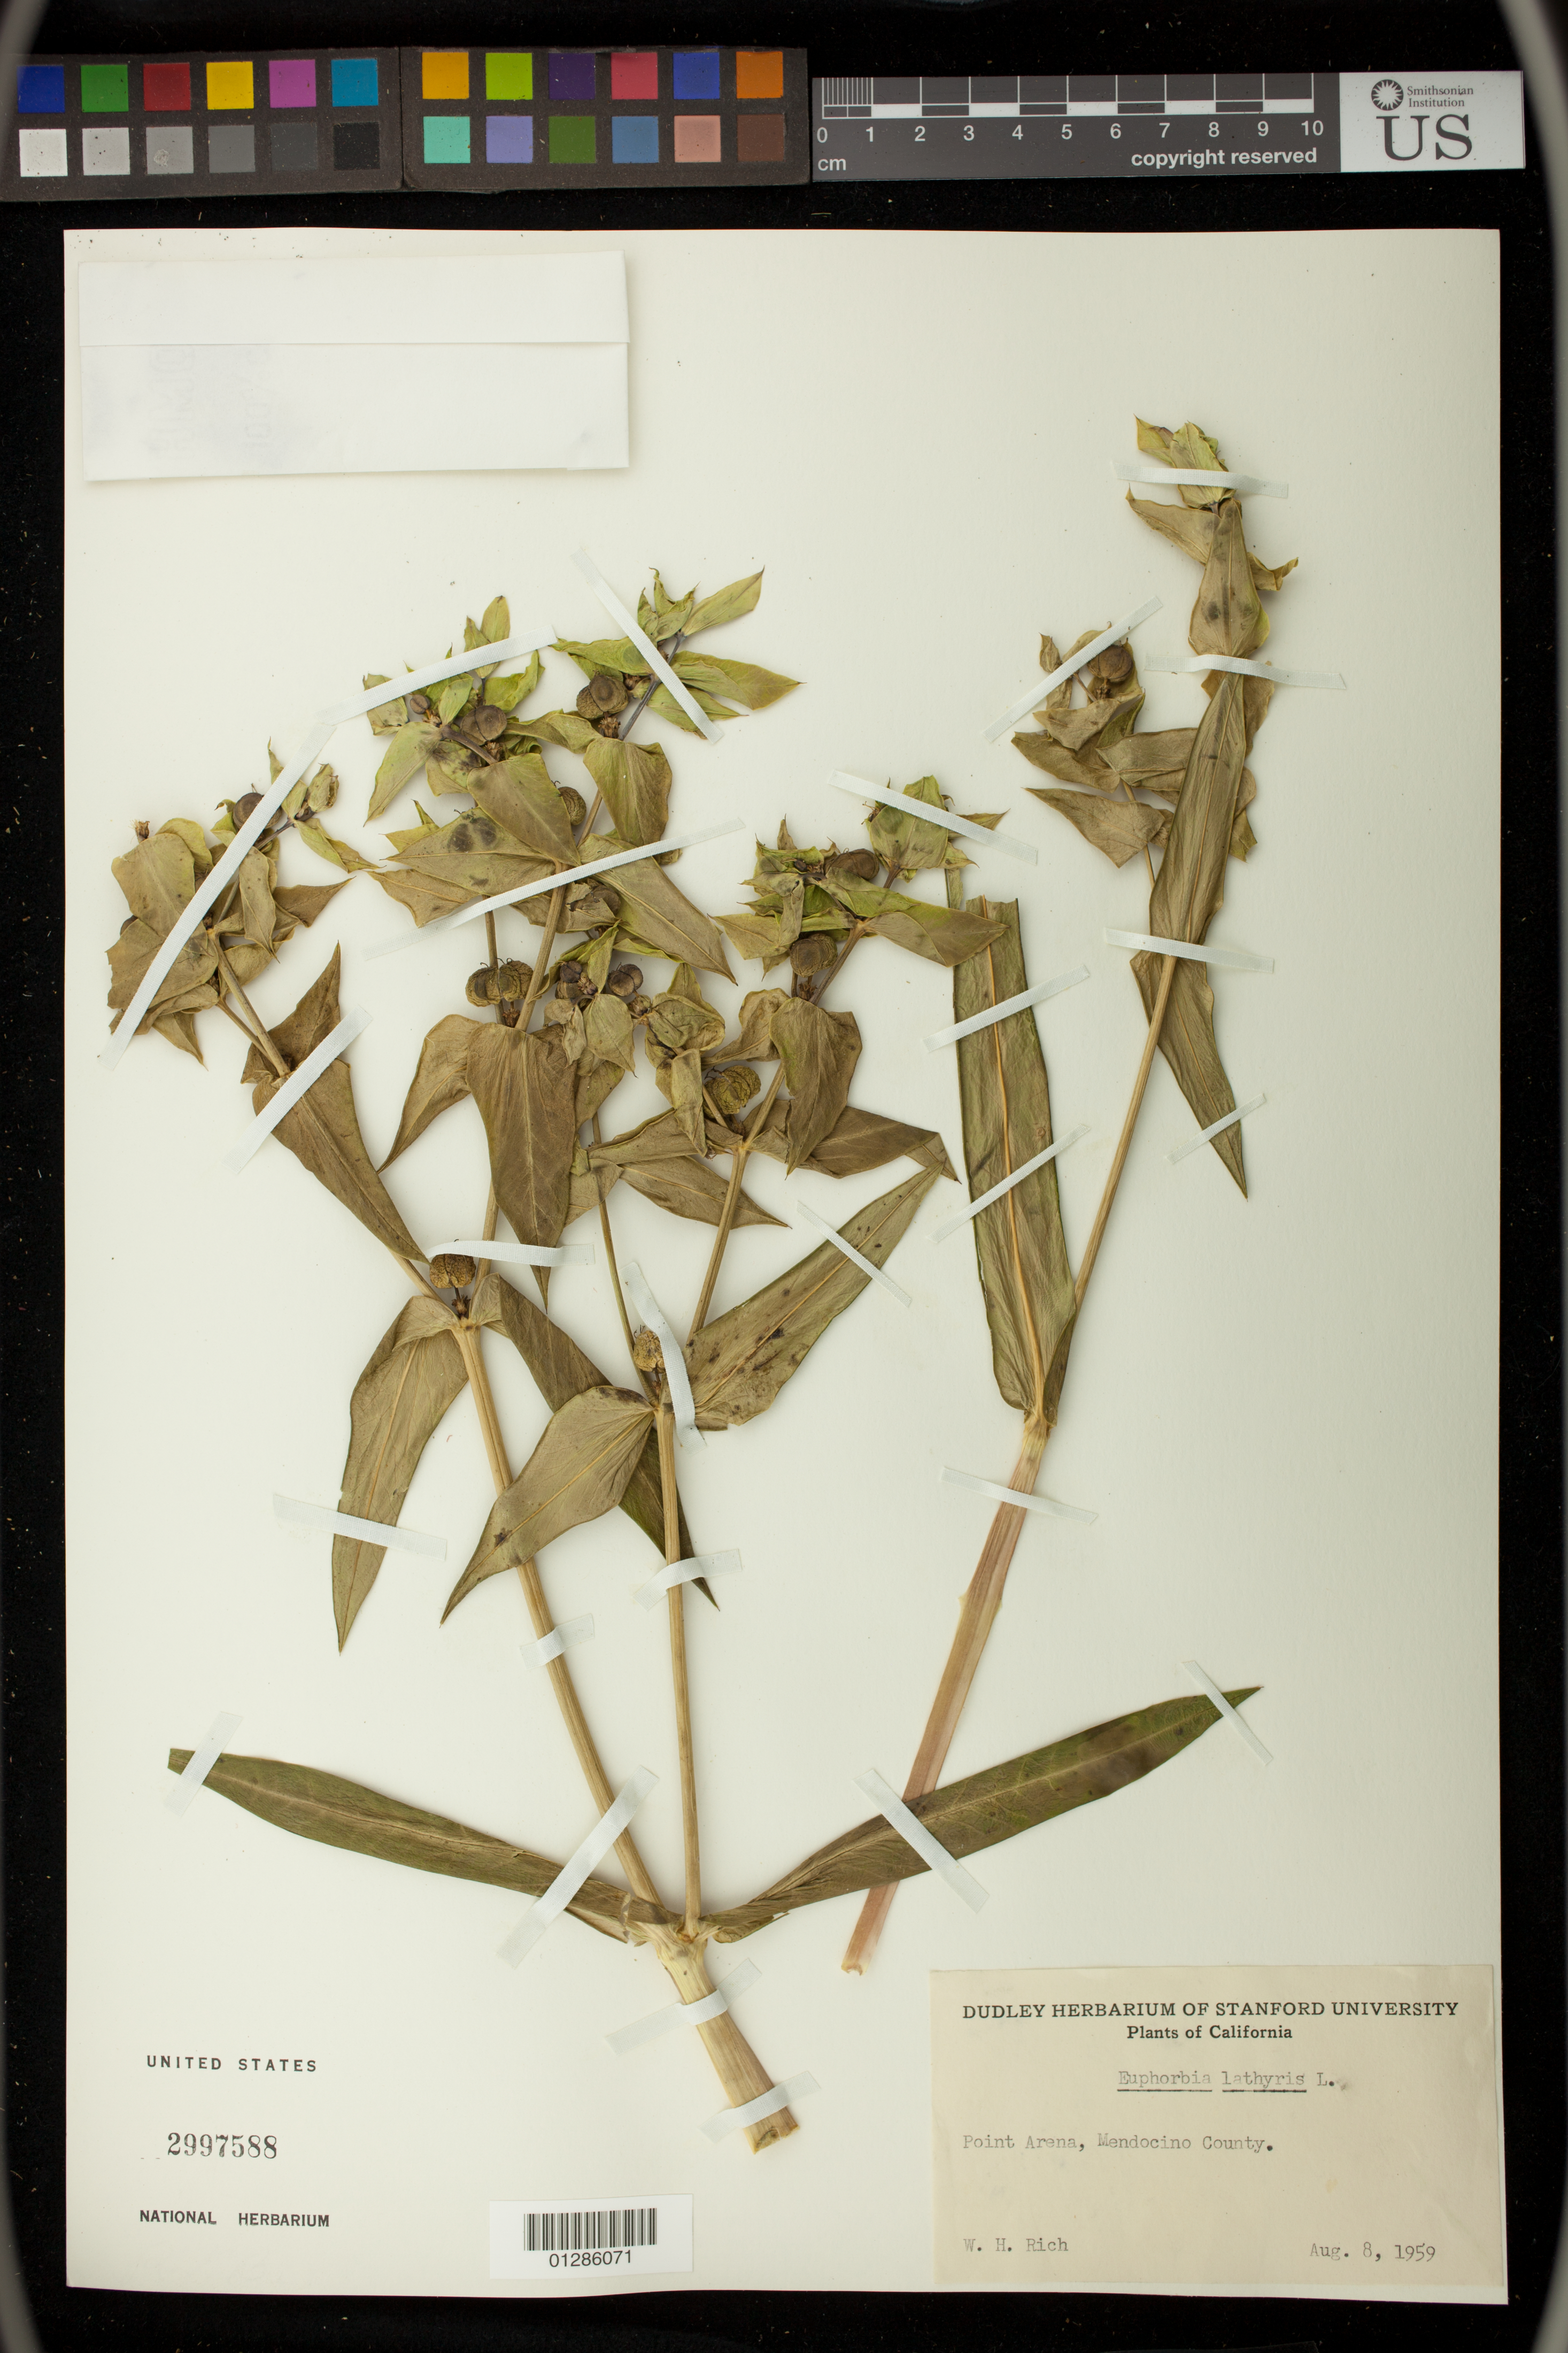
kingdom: Plantae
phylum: Tracheophyta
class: Magnoliopsida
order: Malpighiales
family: Euphorbiaceae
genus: Euphorbia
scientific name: Euphorbia lathyris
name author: L.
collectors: W. H. Rich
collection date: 1959-08-08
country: United States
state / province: California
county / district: Mendocino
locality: Point Arena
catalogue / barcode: US 2997588